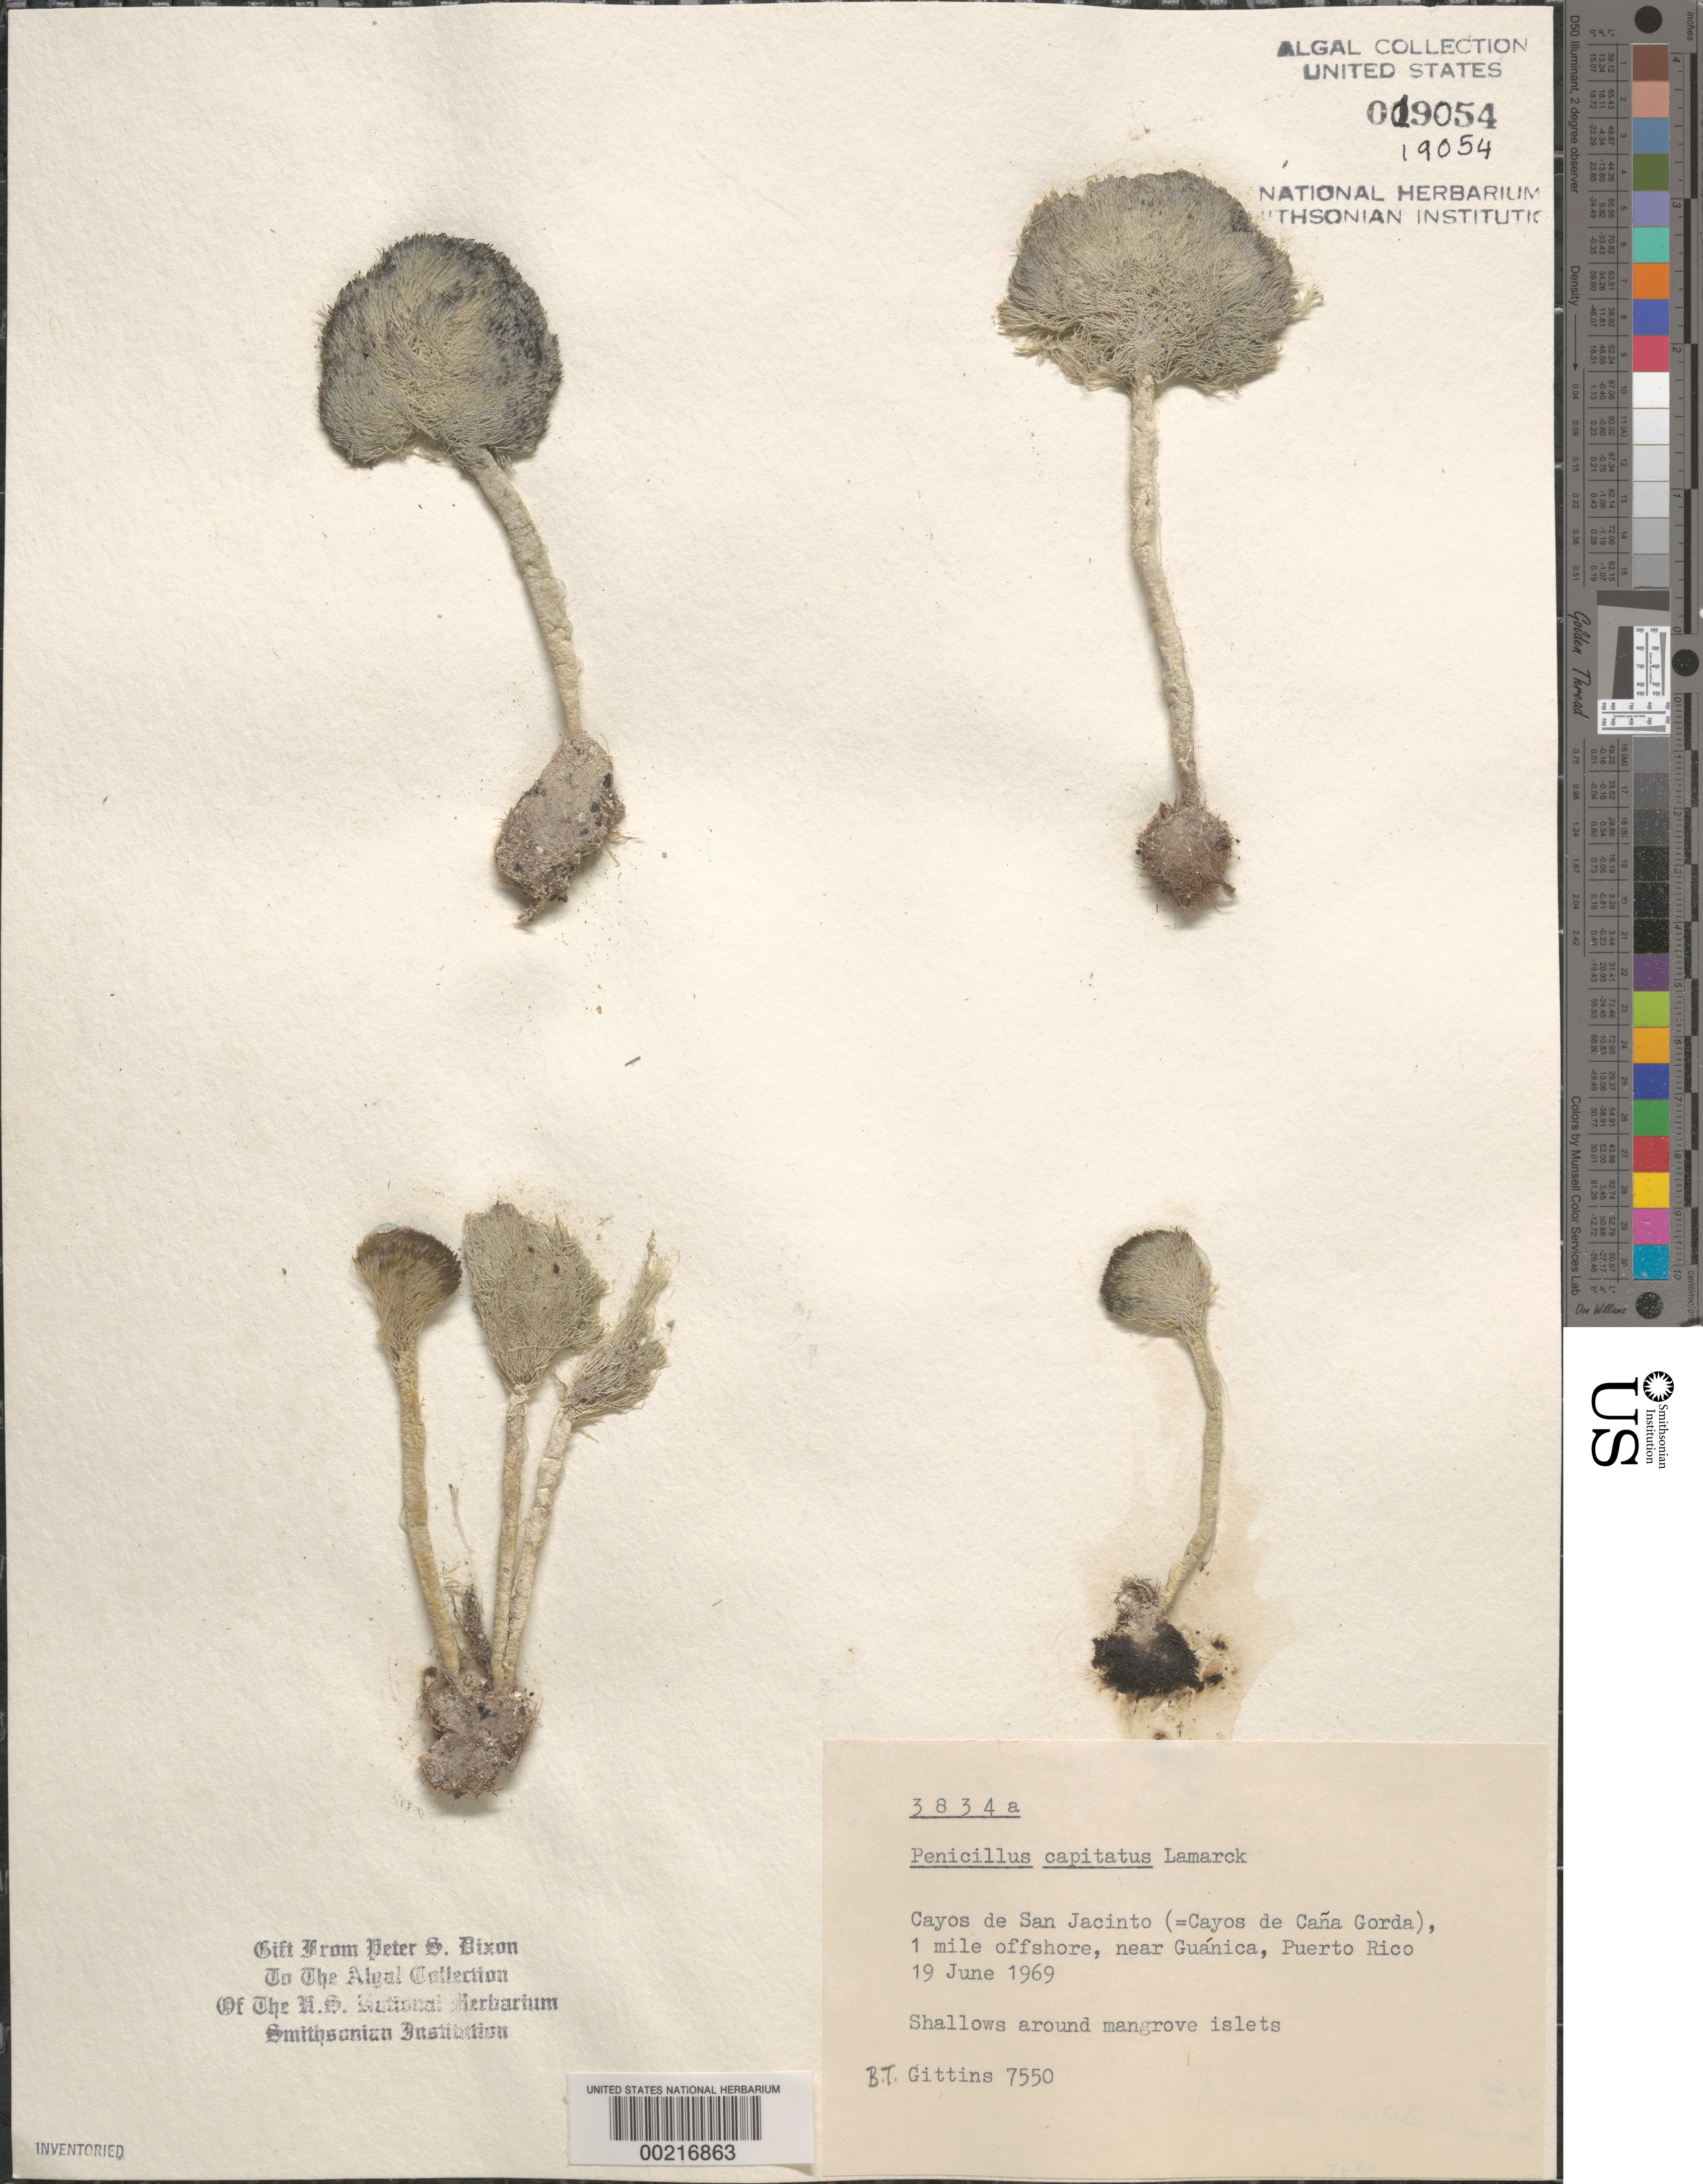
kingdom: Plantae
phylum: Chlorophyta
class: Ulvophyceae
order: Bryopsidales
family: Udoteaceae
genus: Penicillus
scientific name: Penicillus capitatus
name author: Lam.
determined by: Dixon, P. S.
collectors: B. Gittins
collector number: BTG 7550 & PSD 3834A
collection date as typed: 19 Jun 1969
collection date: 1969-06-19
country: Puerto Rico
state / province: Guanica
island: Cayos de San Jacinto (Cayos de Cana Gorda)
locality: Near Guanica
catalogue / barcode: US 19054